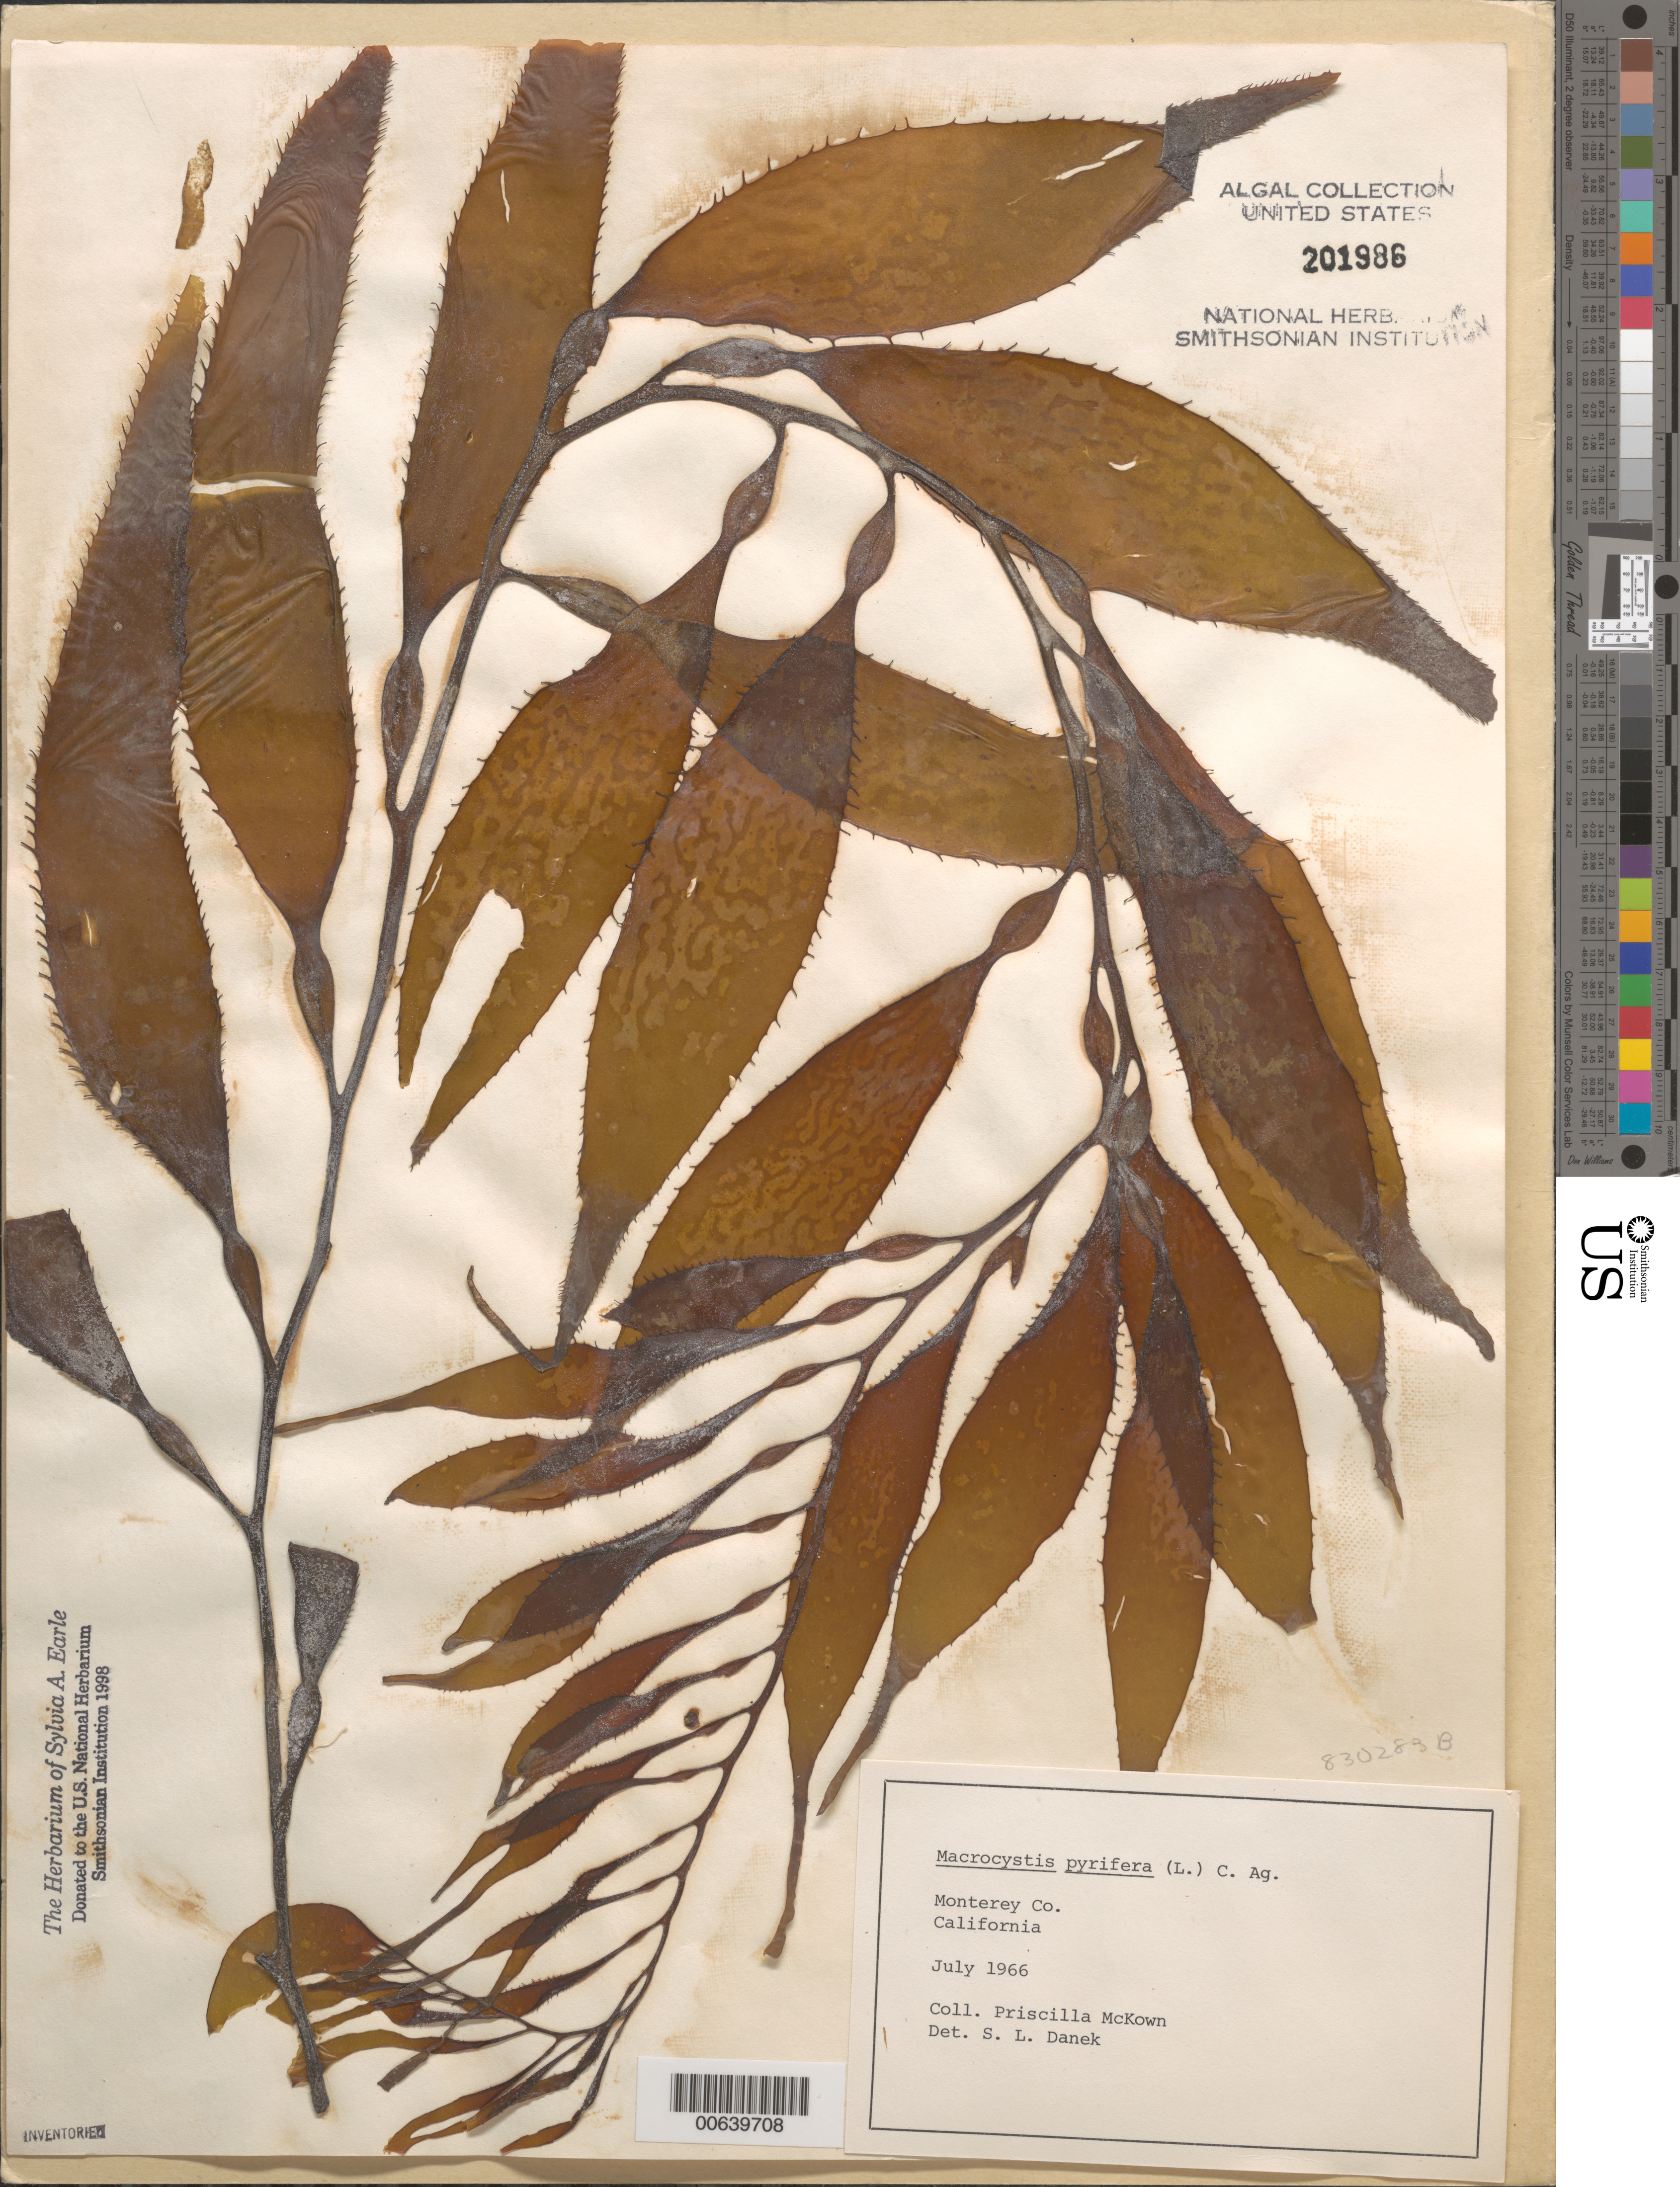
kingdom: Chromista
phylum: Ochrophyta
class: Phaeophyceae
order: Laminariales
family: Laminariaceae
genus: Macrocystis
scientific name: Macrocystis pyrifera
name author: (L.) C. Agardh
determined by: Danek, S. L.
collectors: P. McKown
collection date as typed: Jul 1966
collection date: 1966-07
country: United States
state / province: California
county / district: Monterey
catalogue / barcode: US 201986